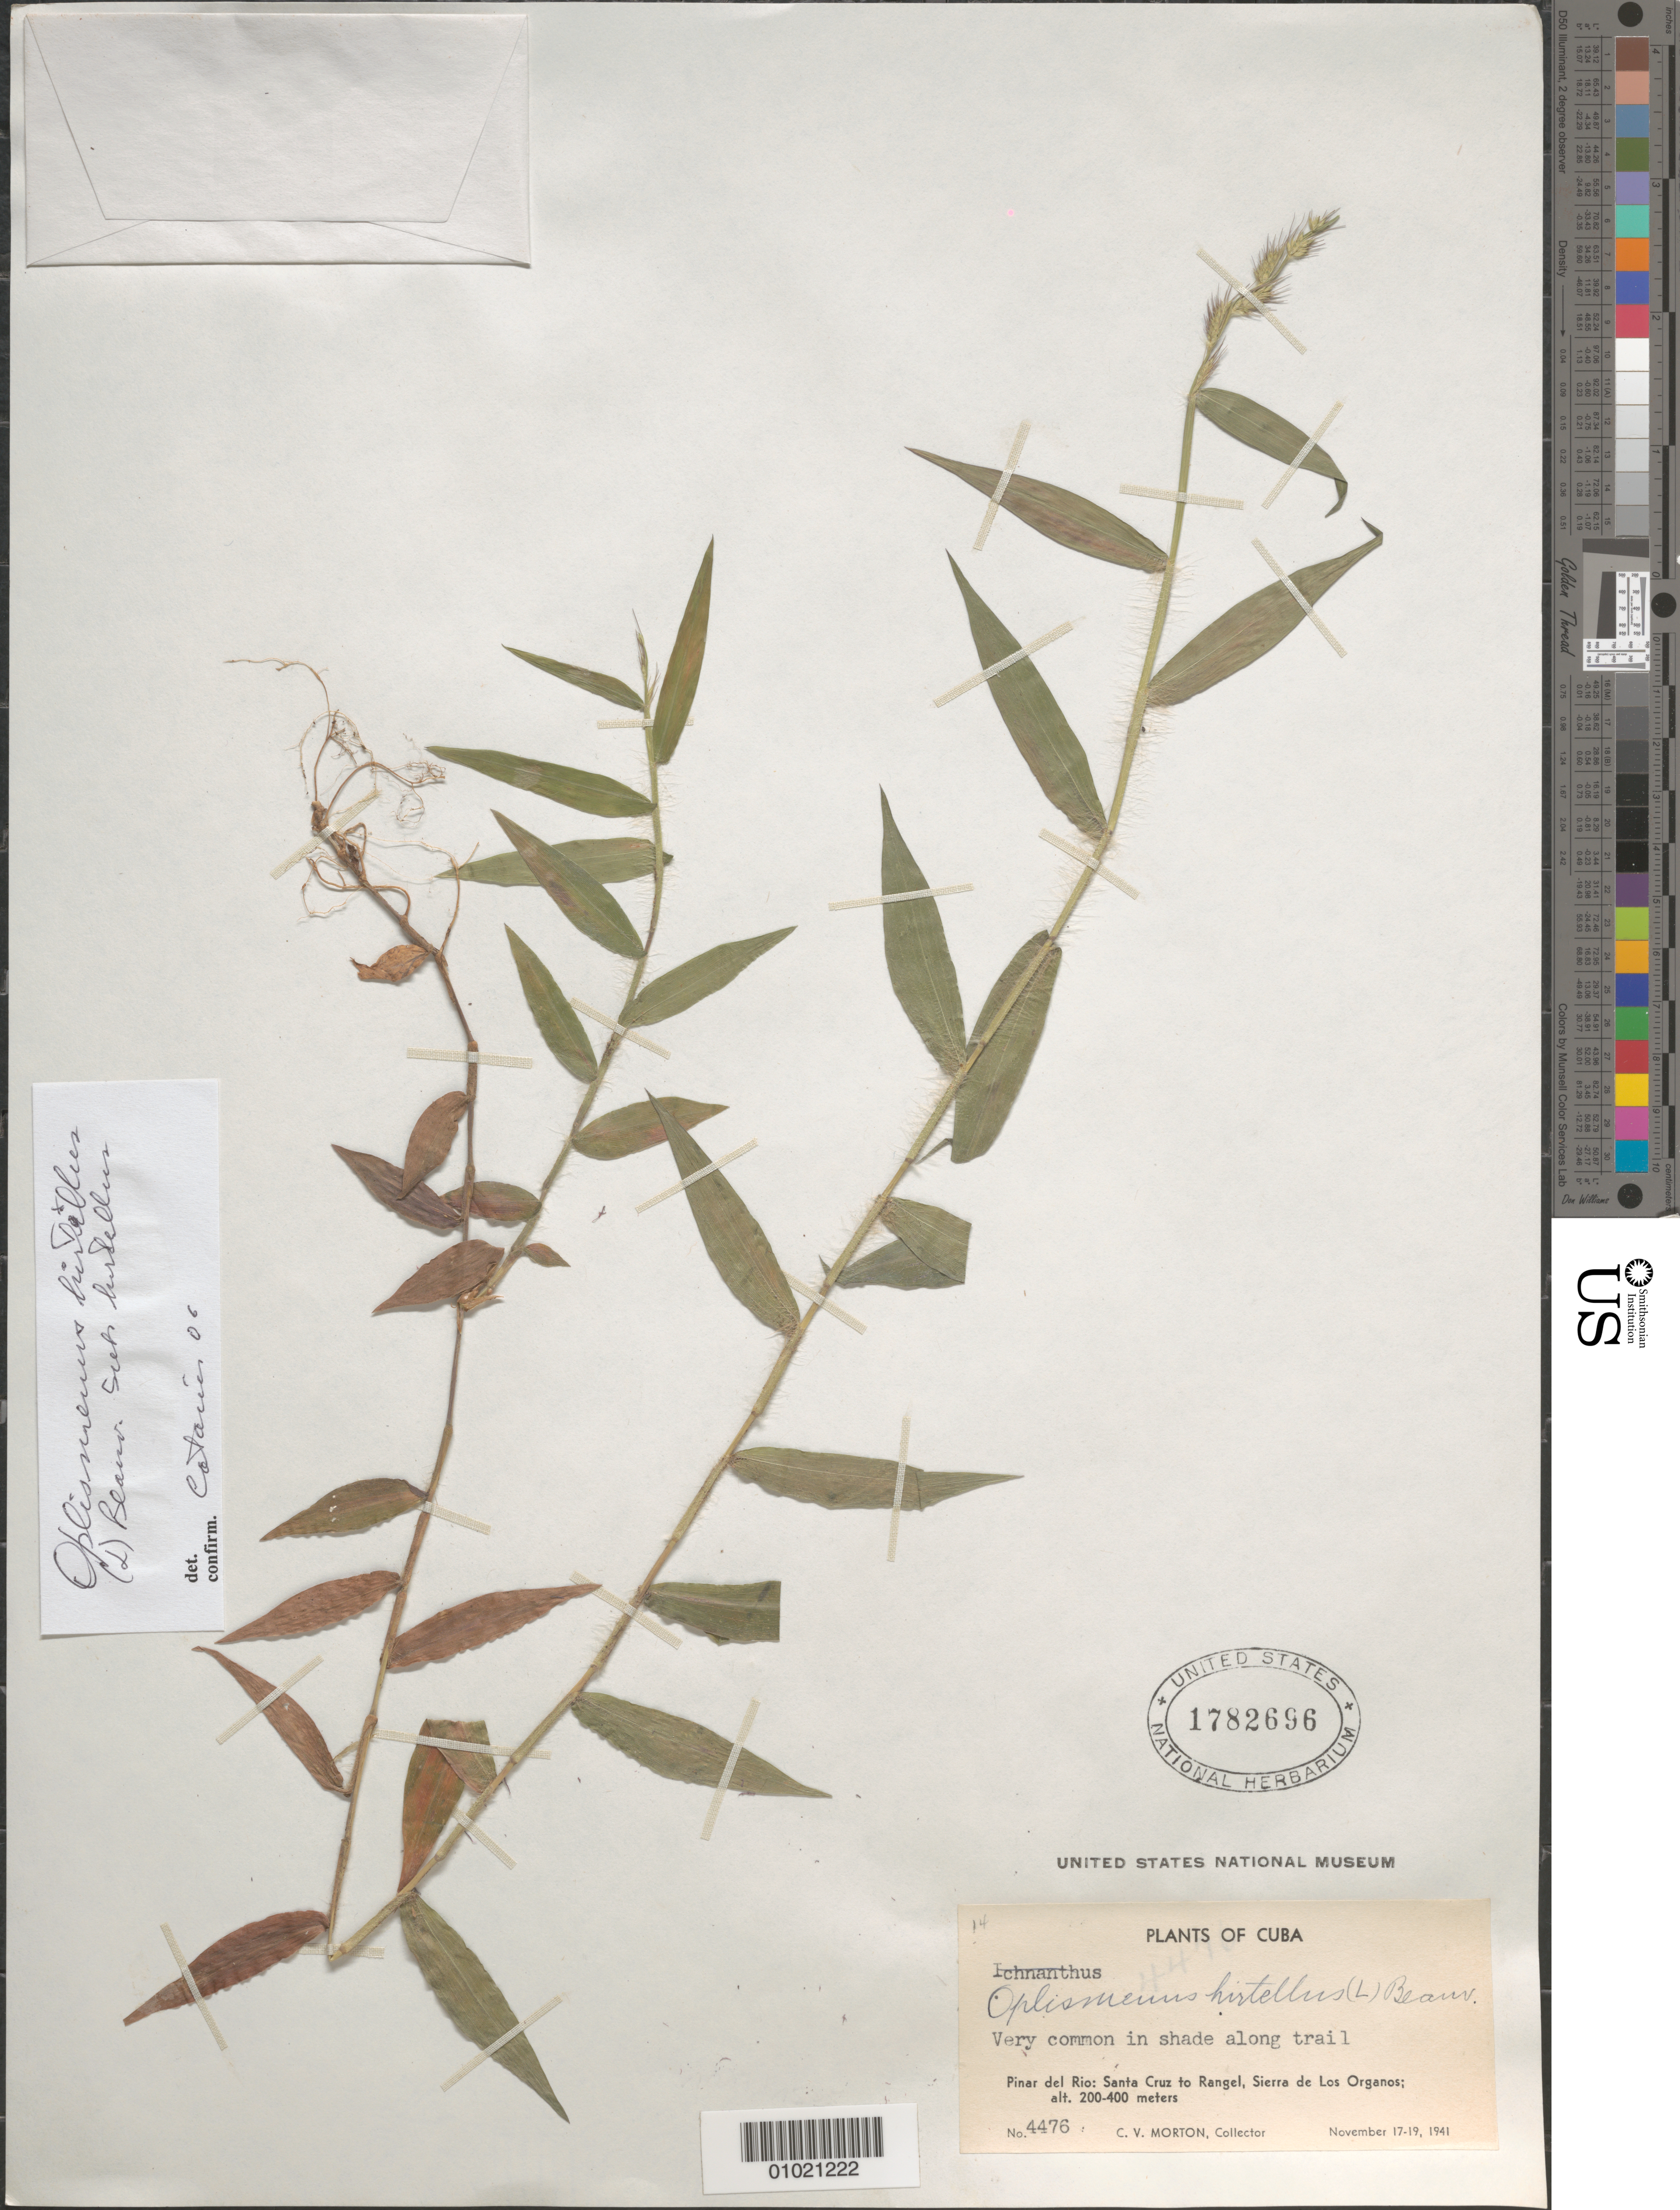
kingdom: Plantae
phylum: Tracheophyta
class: Liliopsida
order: Poales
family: Poaceae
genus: Oplismenus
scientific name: Oplismenus hirtellus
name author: (L.) P. Beauv.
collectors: C. V. Morton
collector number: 4476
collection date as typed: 17 Nov 1941 to 19 Nov 1941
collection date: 1941-11-17/1941-11-19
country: Cuba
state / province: Pinar del Rio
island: Cuba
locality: Santa Cruz to Rangel, Sierra de Los Organos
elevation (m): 200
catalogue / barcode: US 1782696